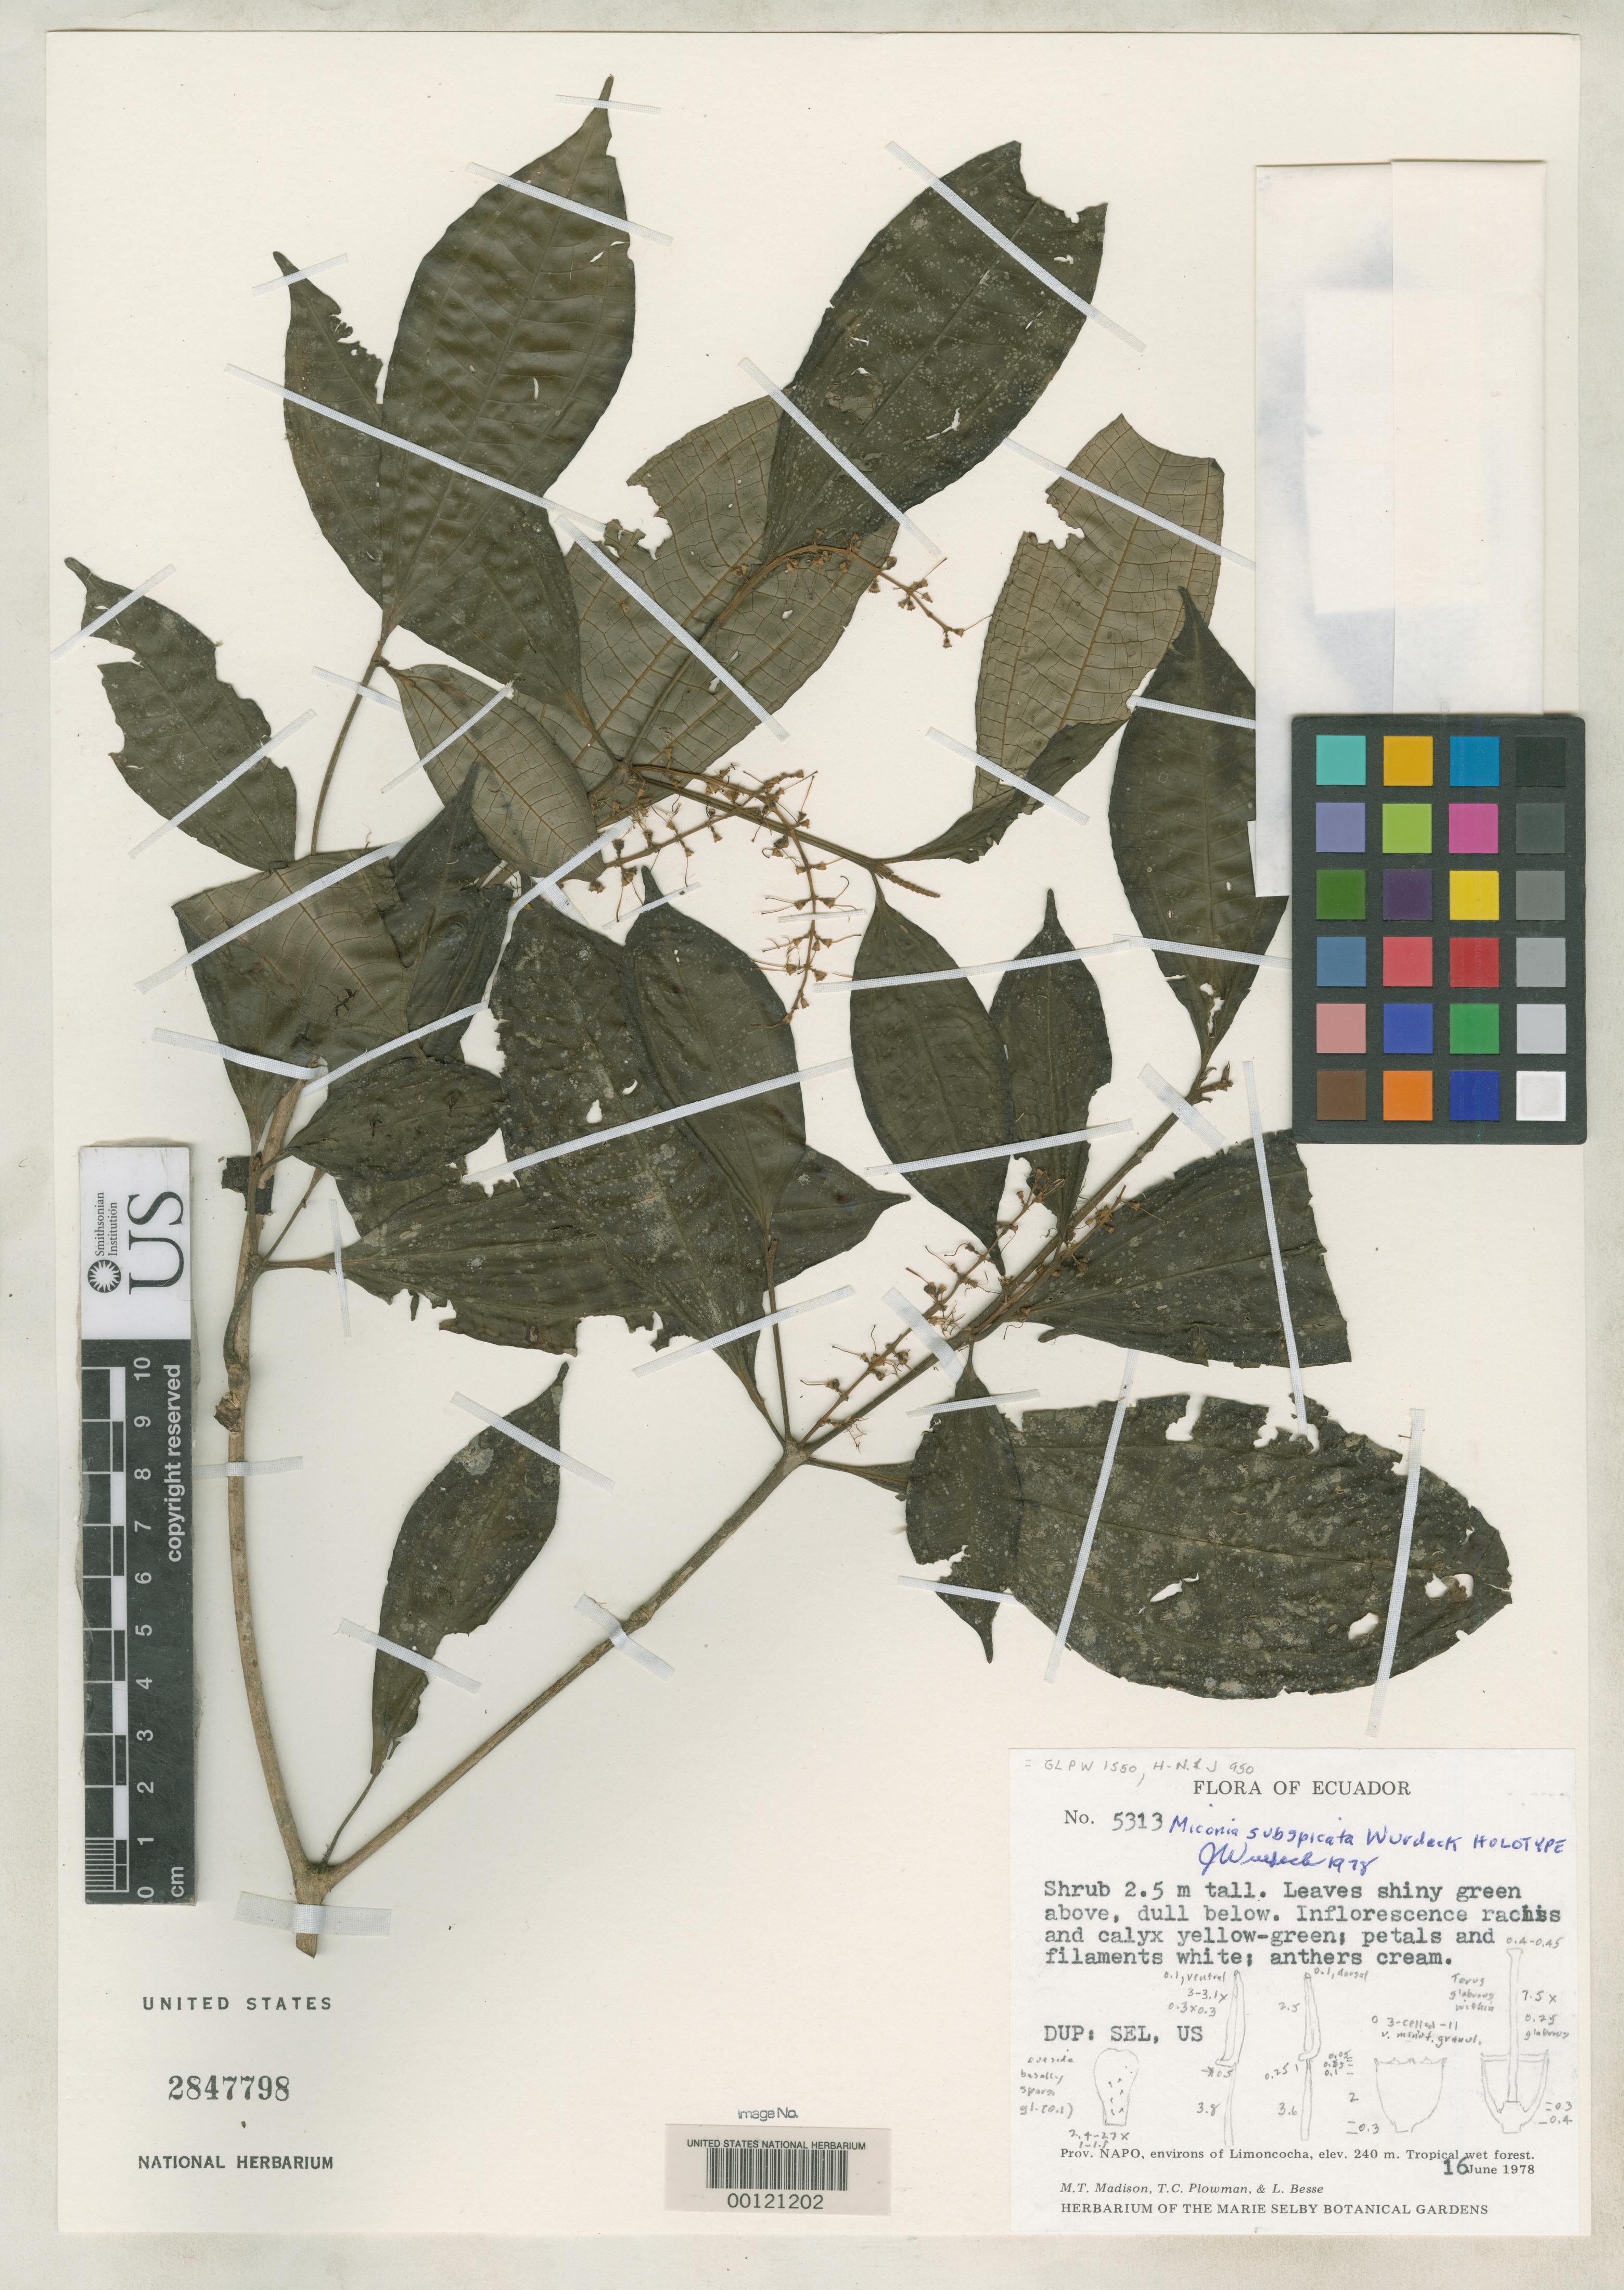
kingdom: Plantae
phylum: Tracheophyta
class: Magnoliopsida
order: Myrtales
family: Melastomataceae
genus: Miconia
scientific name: Miconia subspicata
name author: Wurdack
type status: Holotype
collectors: M. T. Madison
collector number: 5313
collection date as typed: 16 Jun 1978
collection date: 1978-06-16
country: Ecuador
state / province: Napo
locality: Limon Cocha.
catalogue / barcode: US 2847798